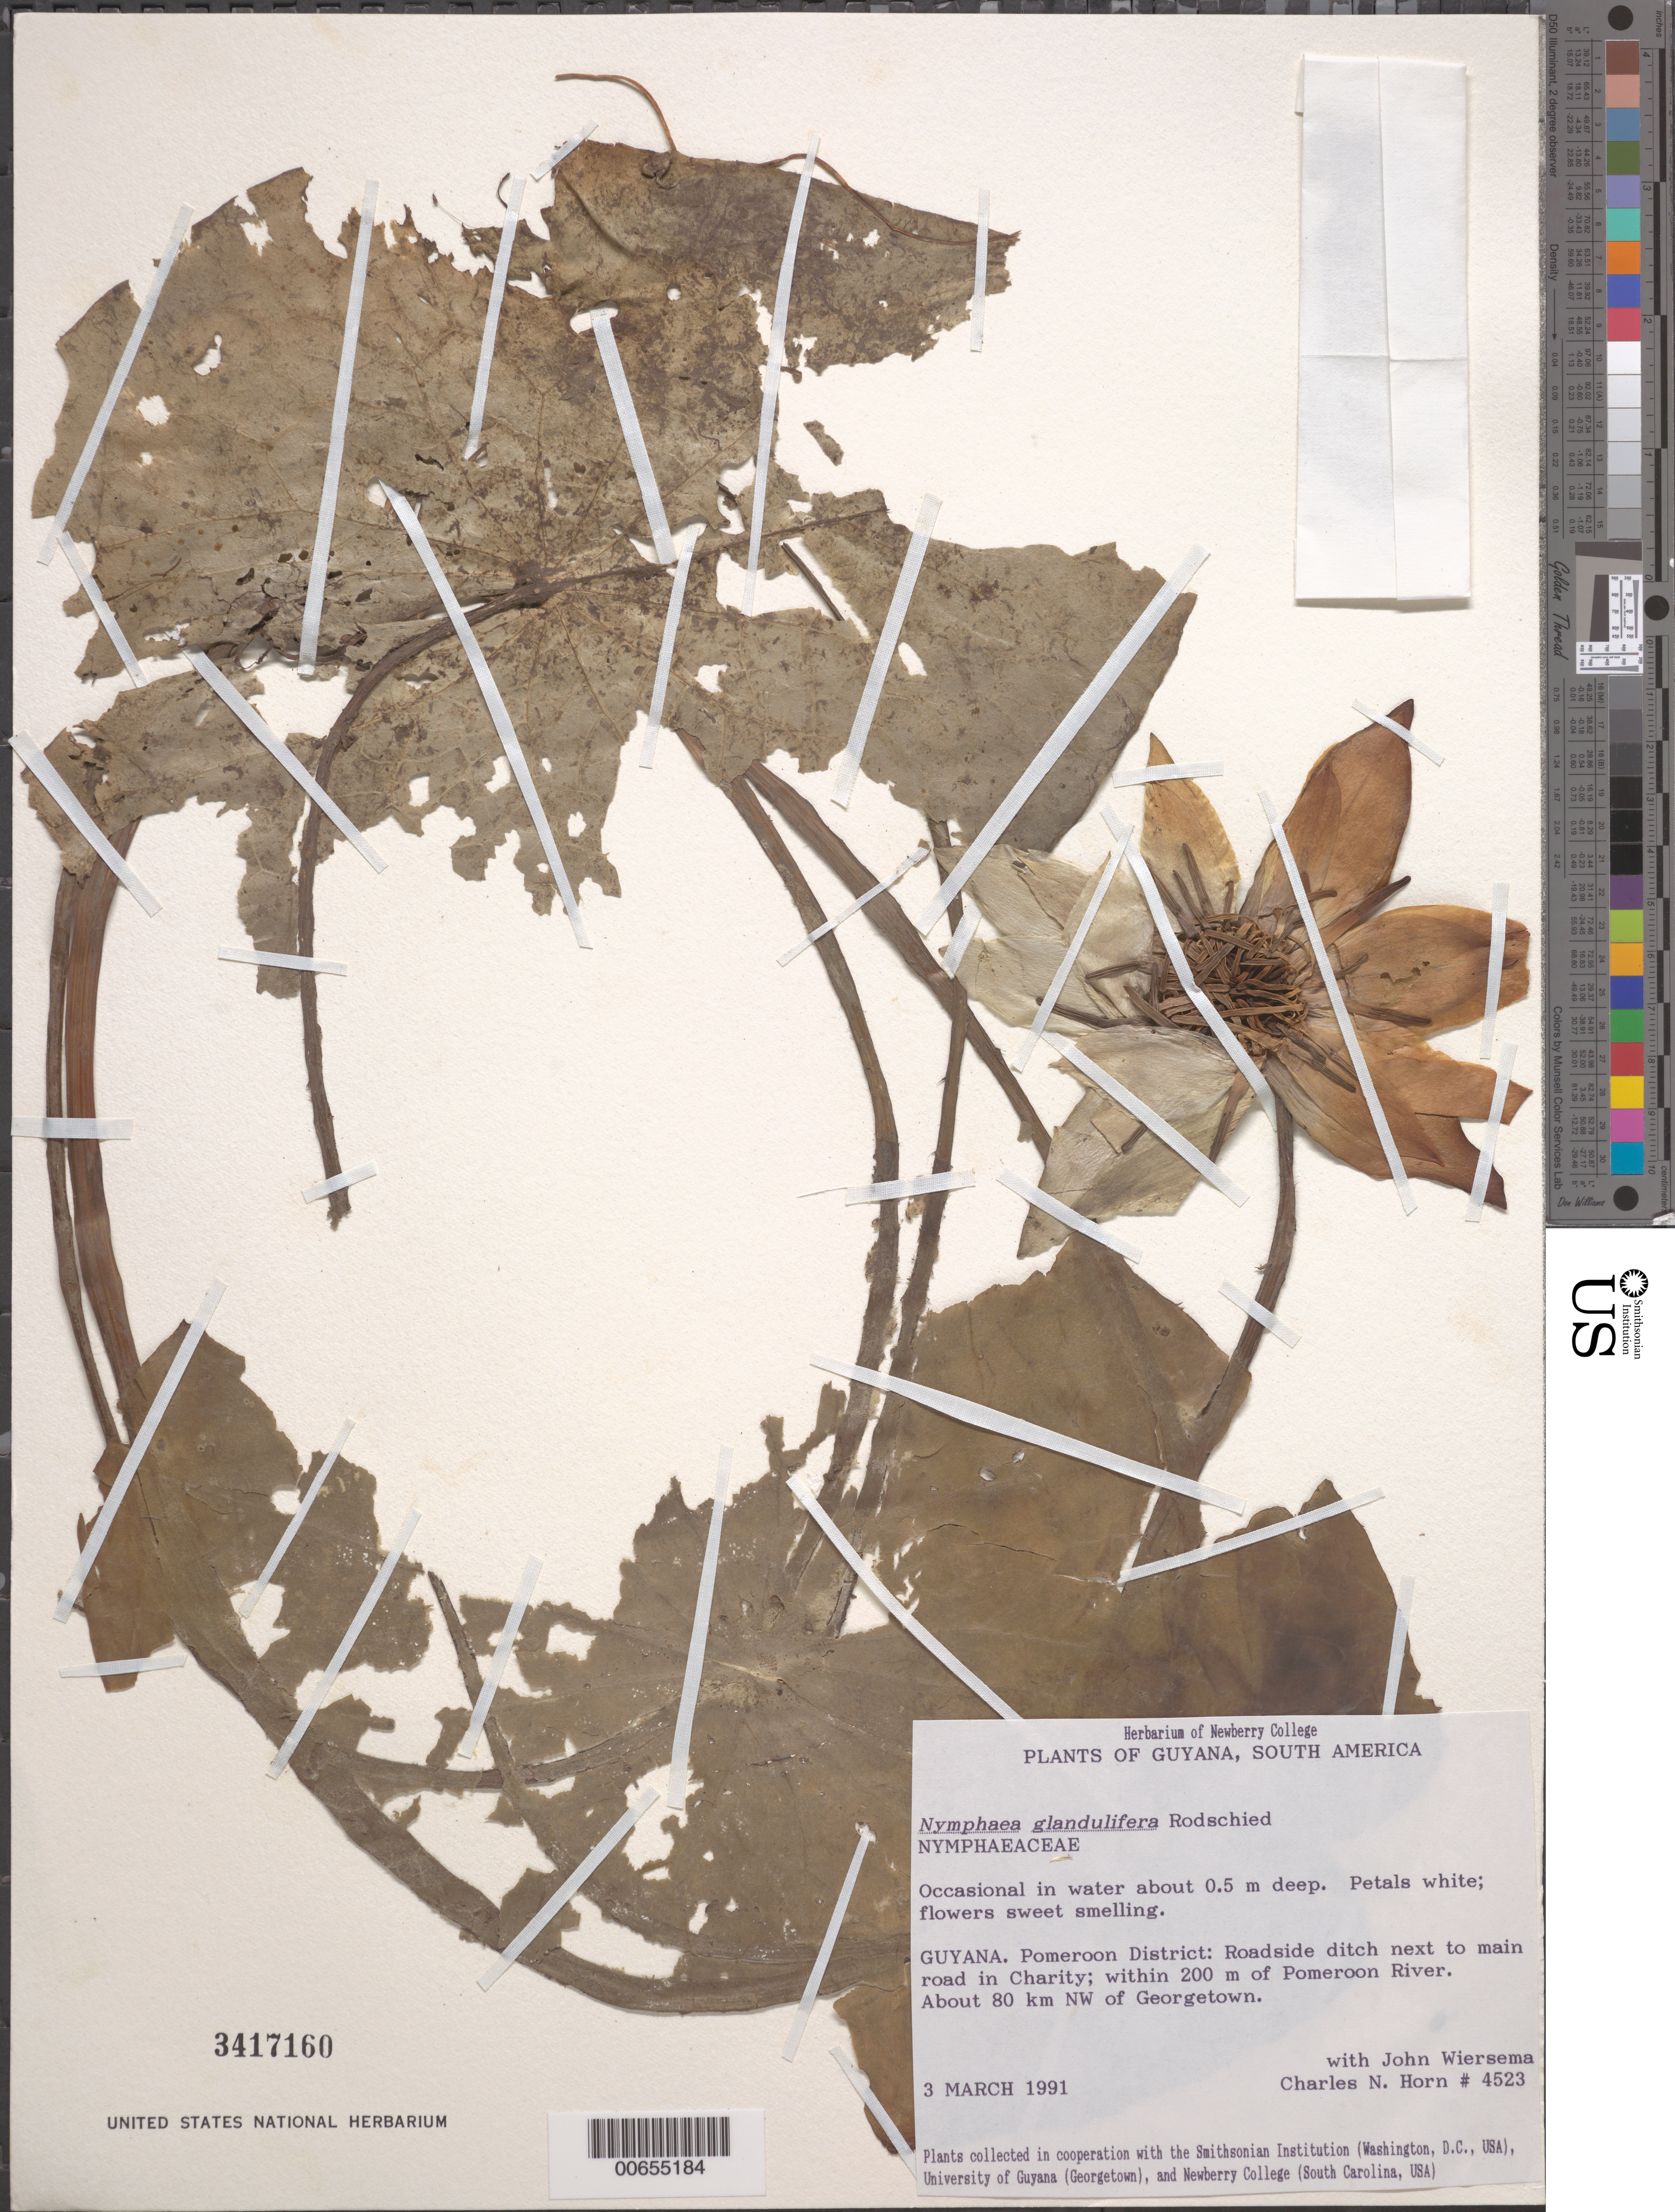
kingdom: Plantae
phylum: Tracheophyta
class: Magnoliopsida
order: Nymphaeales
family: Nymphaeaceae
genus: Nymphaea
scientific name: Nymphaea glandulifera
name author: Rodschied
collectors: C. N. Horn, J. H. Wiersema, T. McDowell & M. Gopaul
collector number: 4523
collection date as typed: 3-Mar-91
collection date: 1991-03-03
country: Guyana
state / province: Pomeroon-Supenaam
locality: Charity, 200 m from Promeroon R., 80 km NW of Georgetown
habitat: Roadside ditch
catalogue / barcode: US 3417160